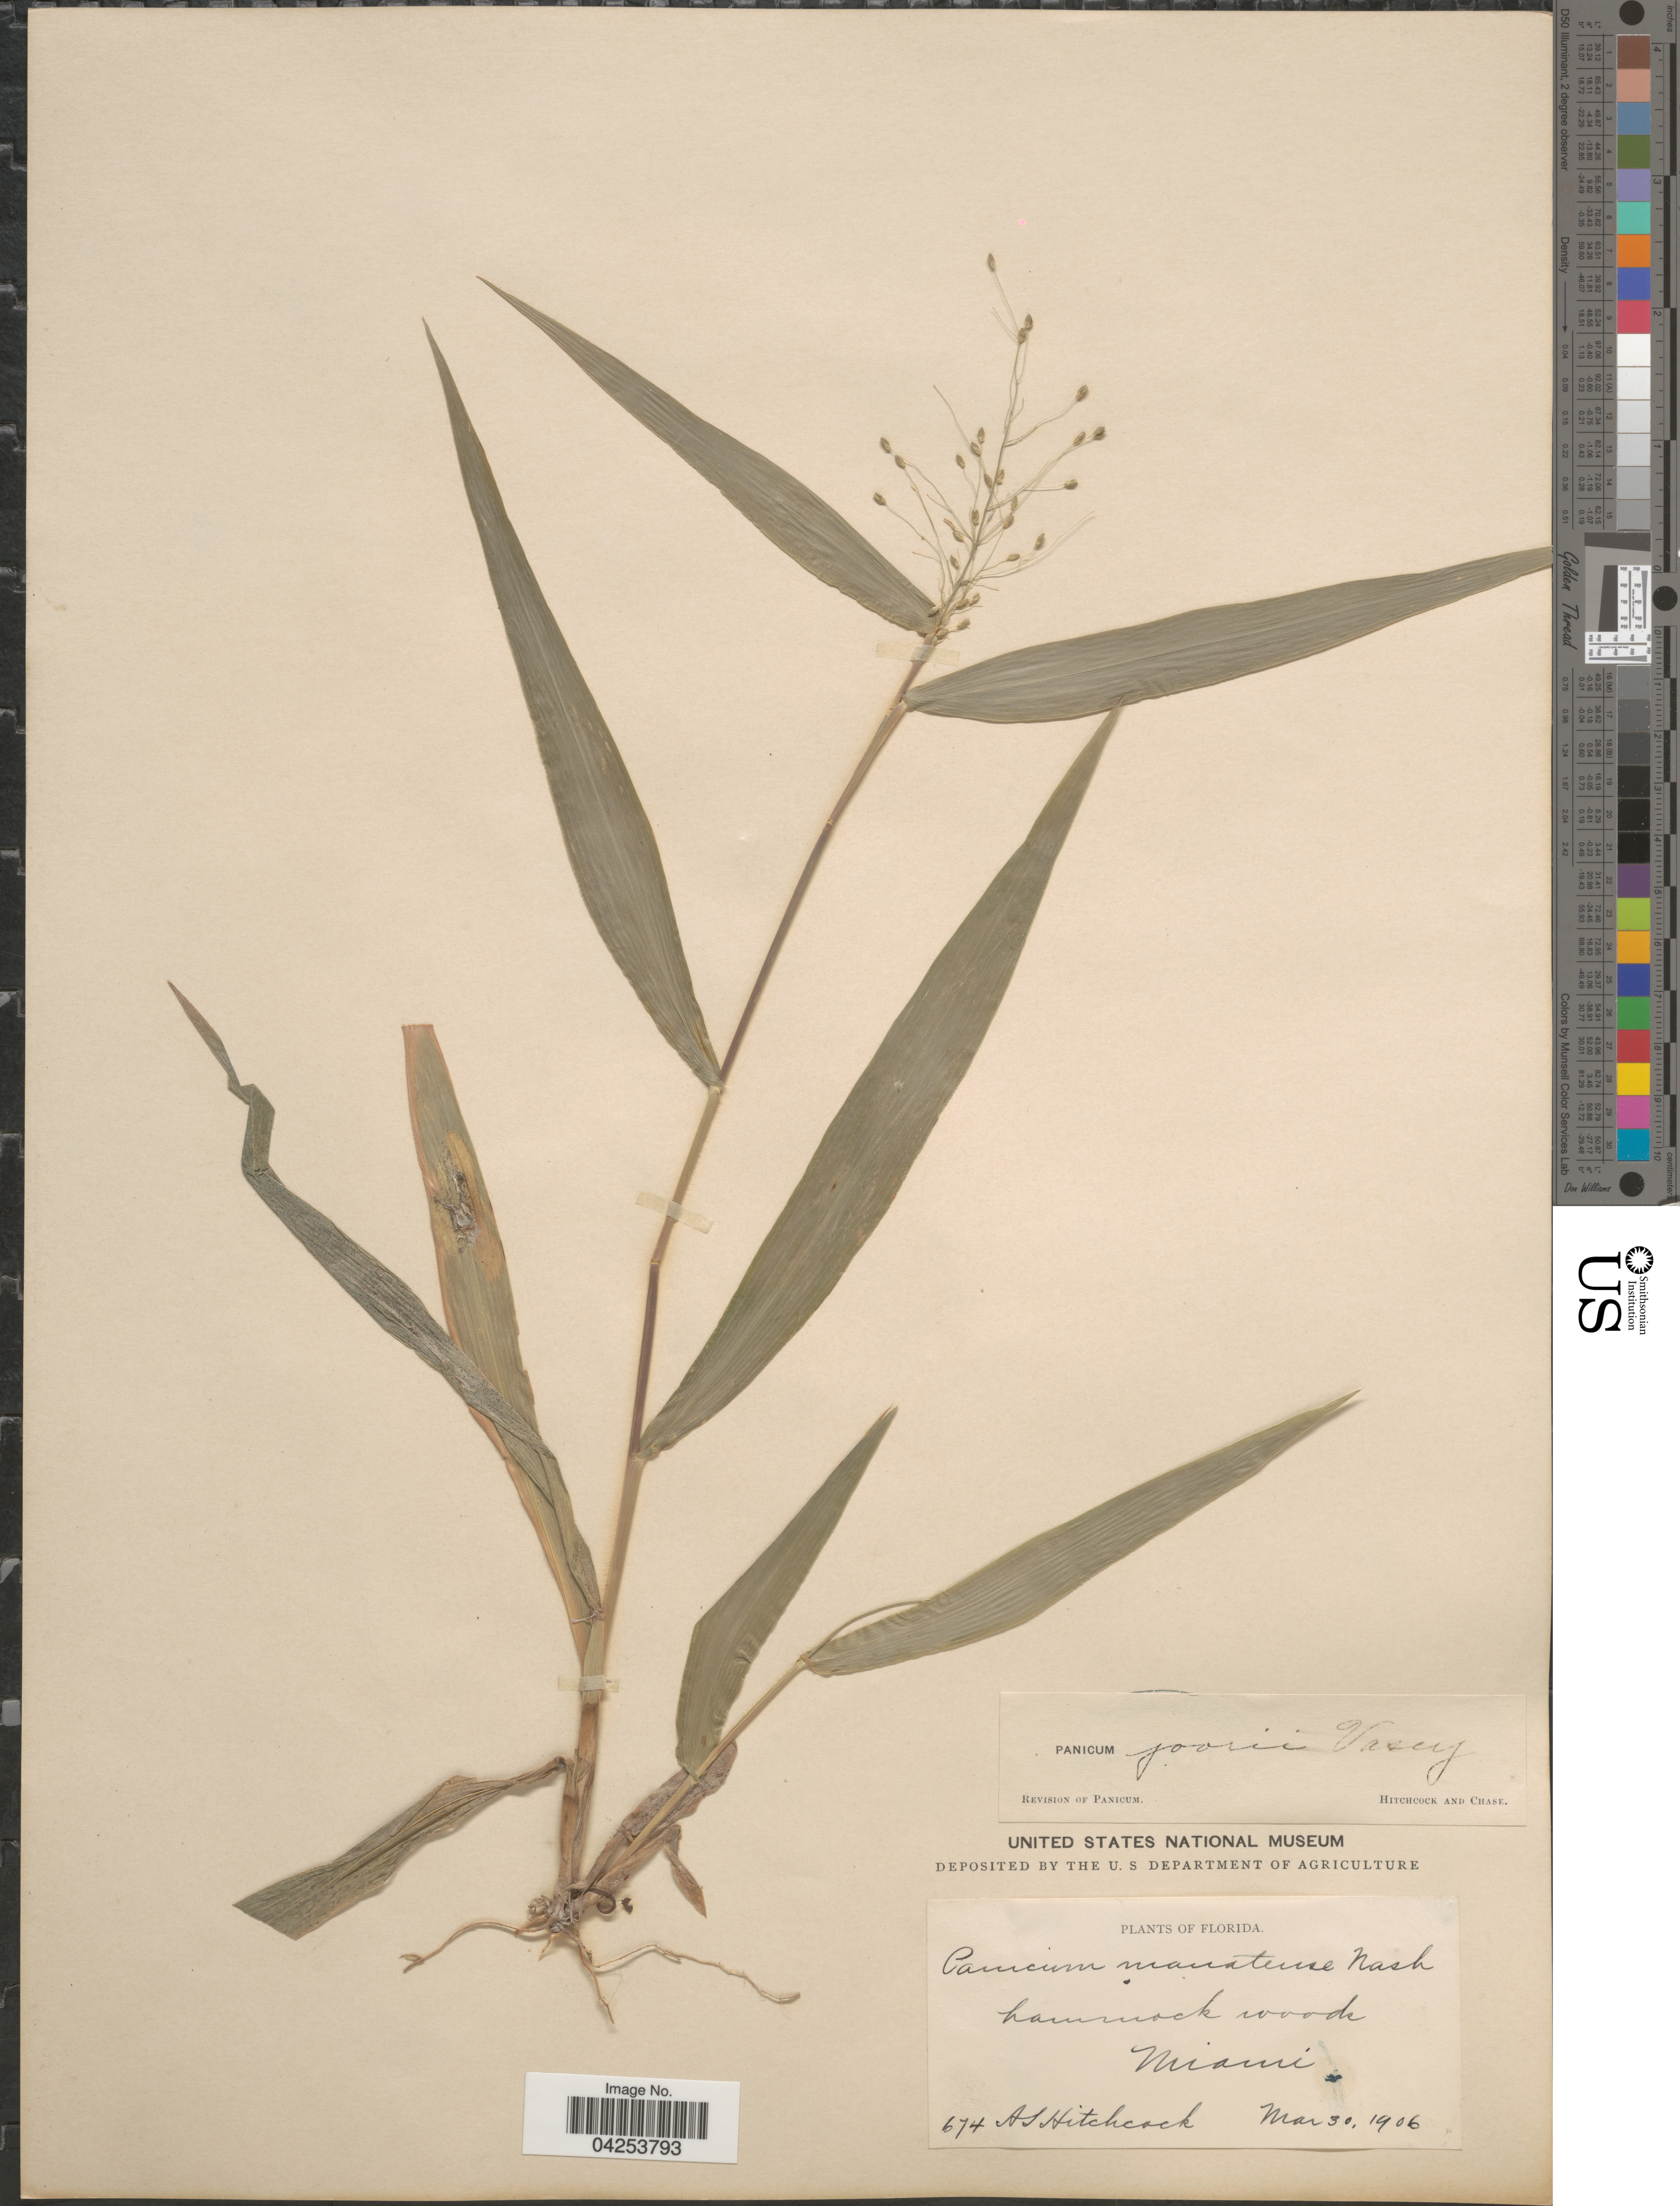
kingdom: Plantae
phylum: Tracheophyta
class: Liliopsida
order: Poales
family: Poaceae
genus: Dichanthelium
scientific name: Dichanthelium commutatum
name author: (Schult.) Gould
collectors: A. S. Hitchcock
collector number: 674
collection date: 1906-03-30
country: United States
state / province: Florida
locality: Hammock woods. Miami.